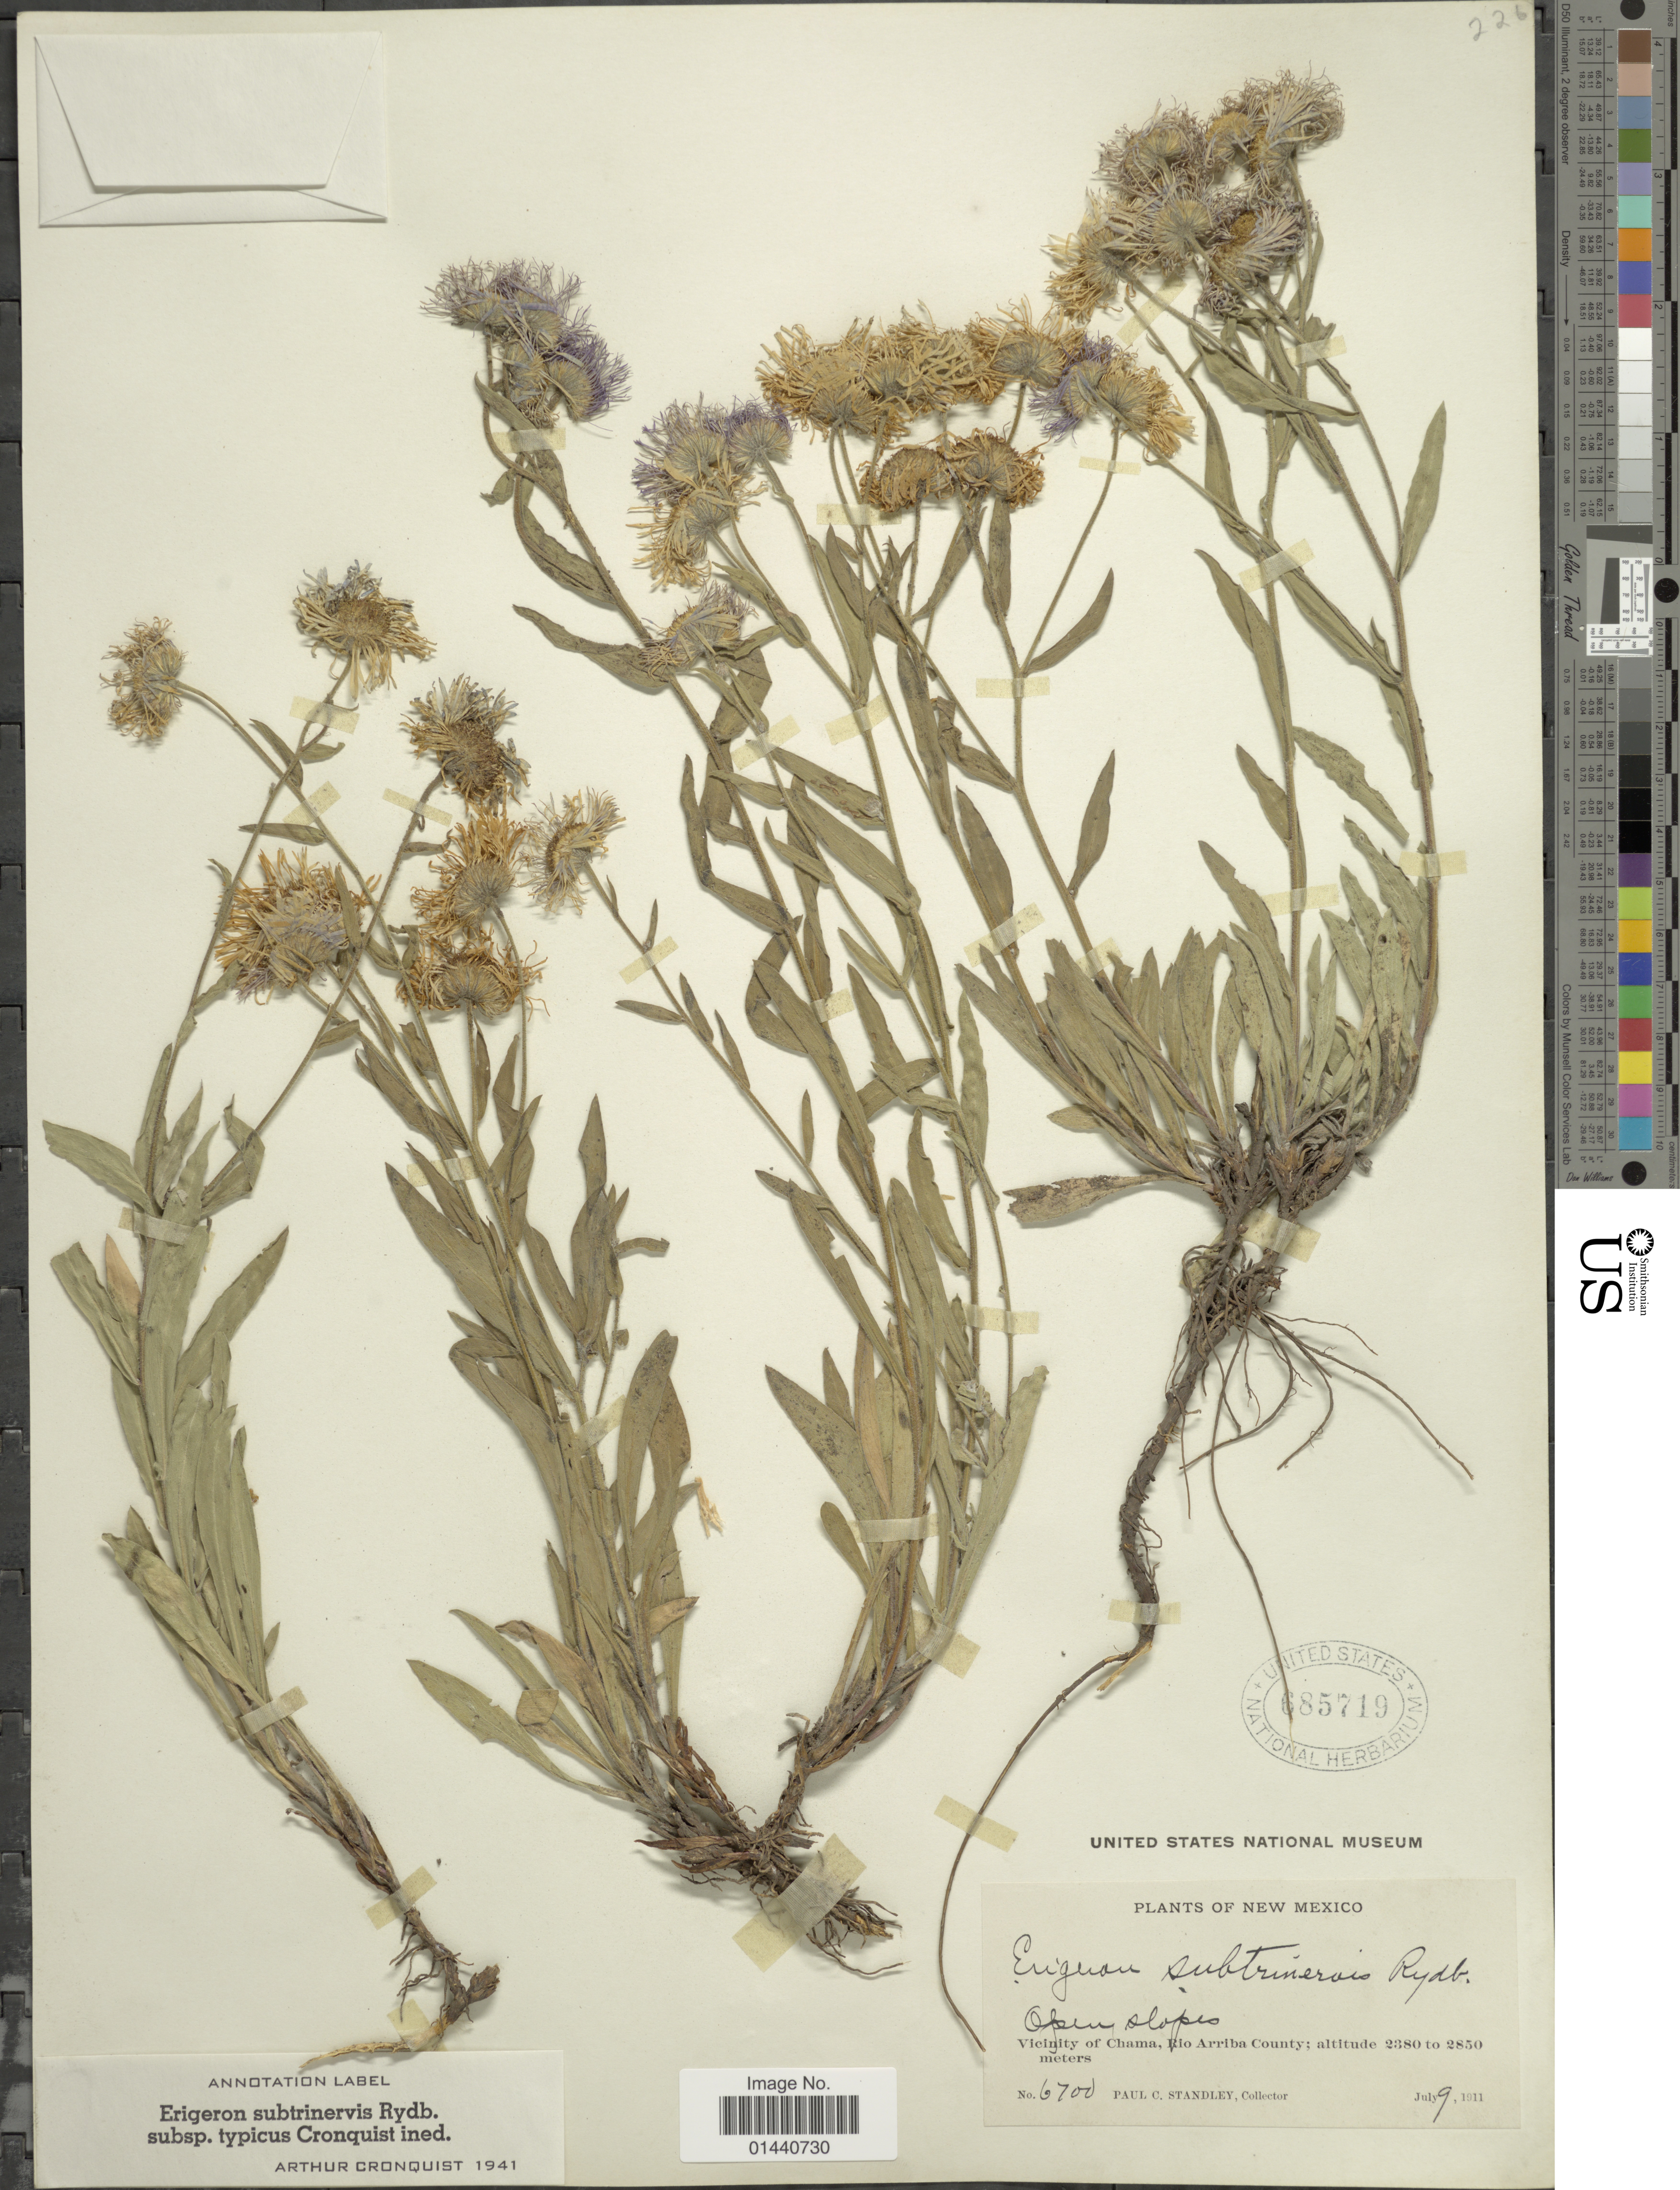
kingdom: Plantae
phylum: Tracheophyta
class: Magnoliopsida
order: Asterales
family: Asteraceae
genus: Erigeron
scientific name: Erigeron subtrinervis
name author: Rydb. ex Porter & Britton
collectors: P. C. Standley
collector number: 6700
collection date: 1911-07-09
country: United States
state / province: New Mexico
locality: Vicinity of Chama, Rio Arriba County.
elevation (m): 2380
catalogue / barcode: US 685719